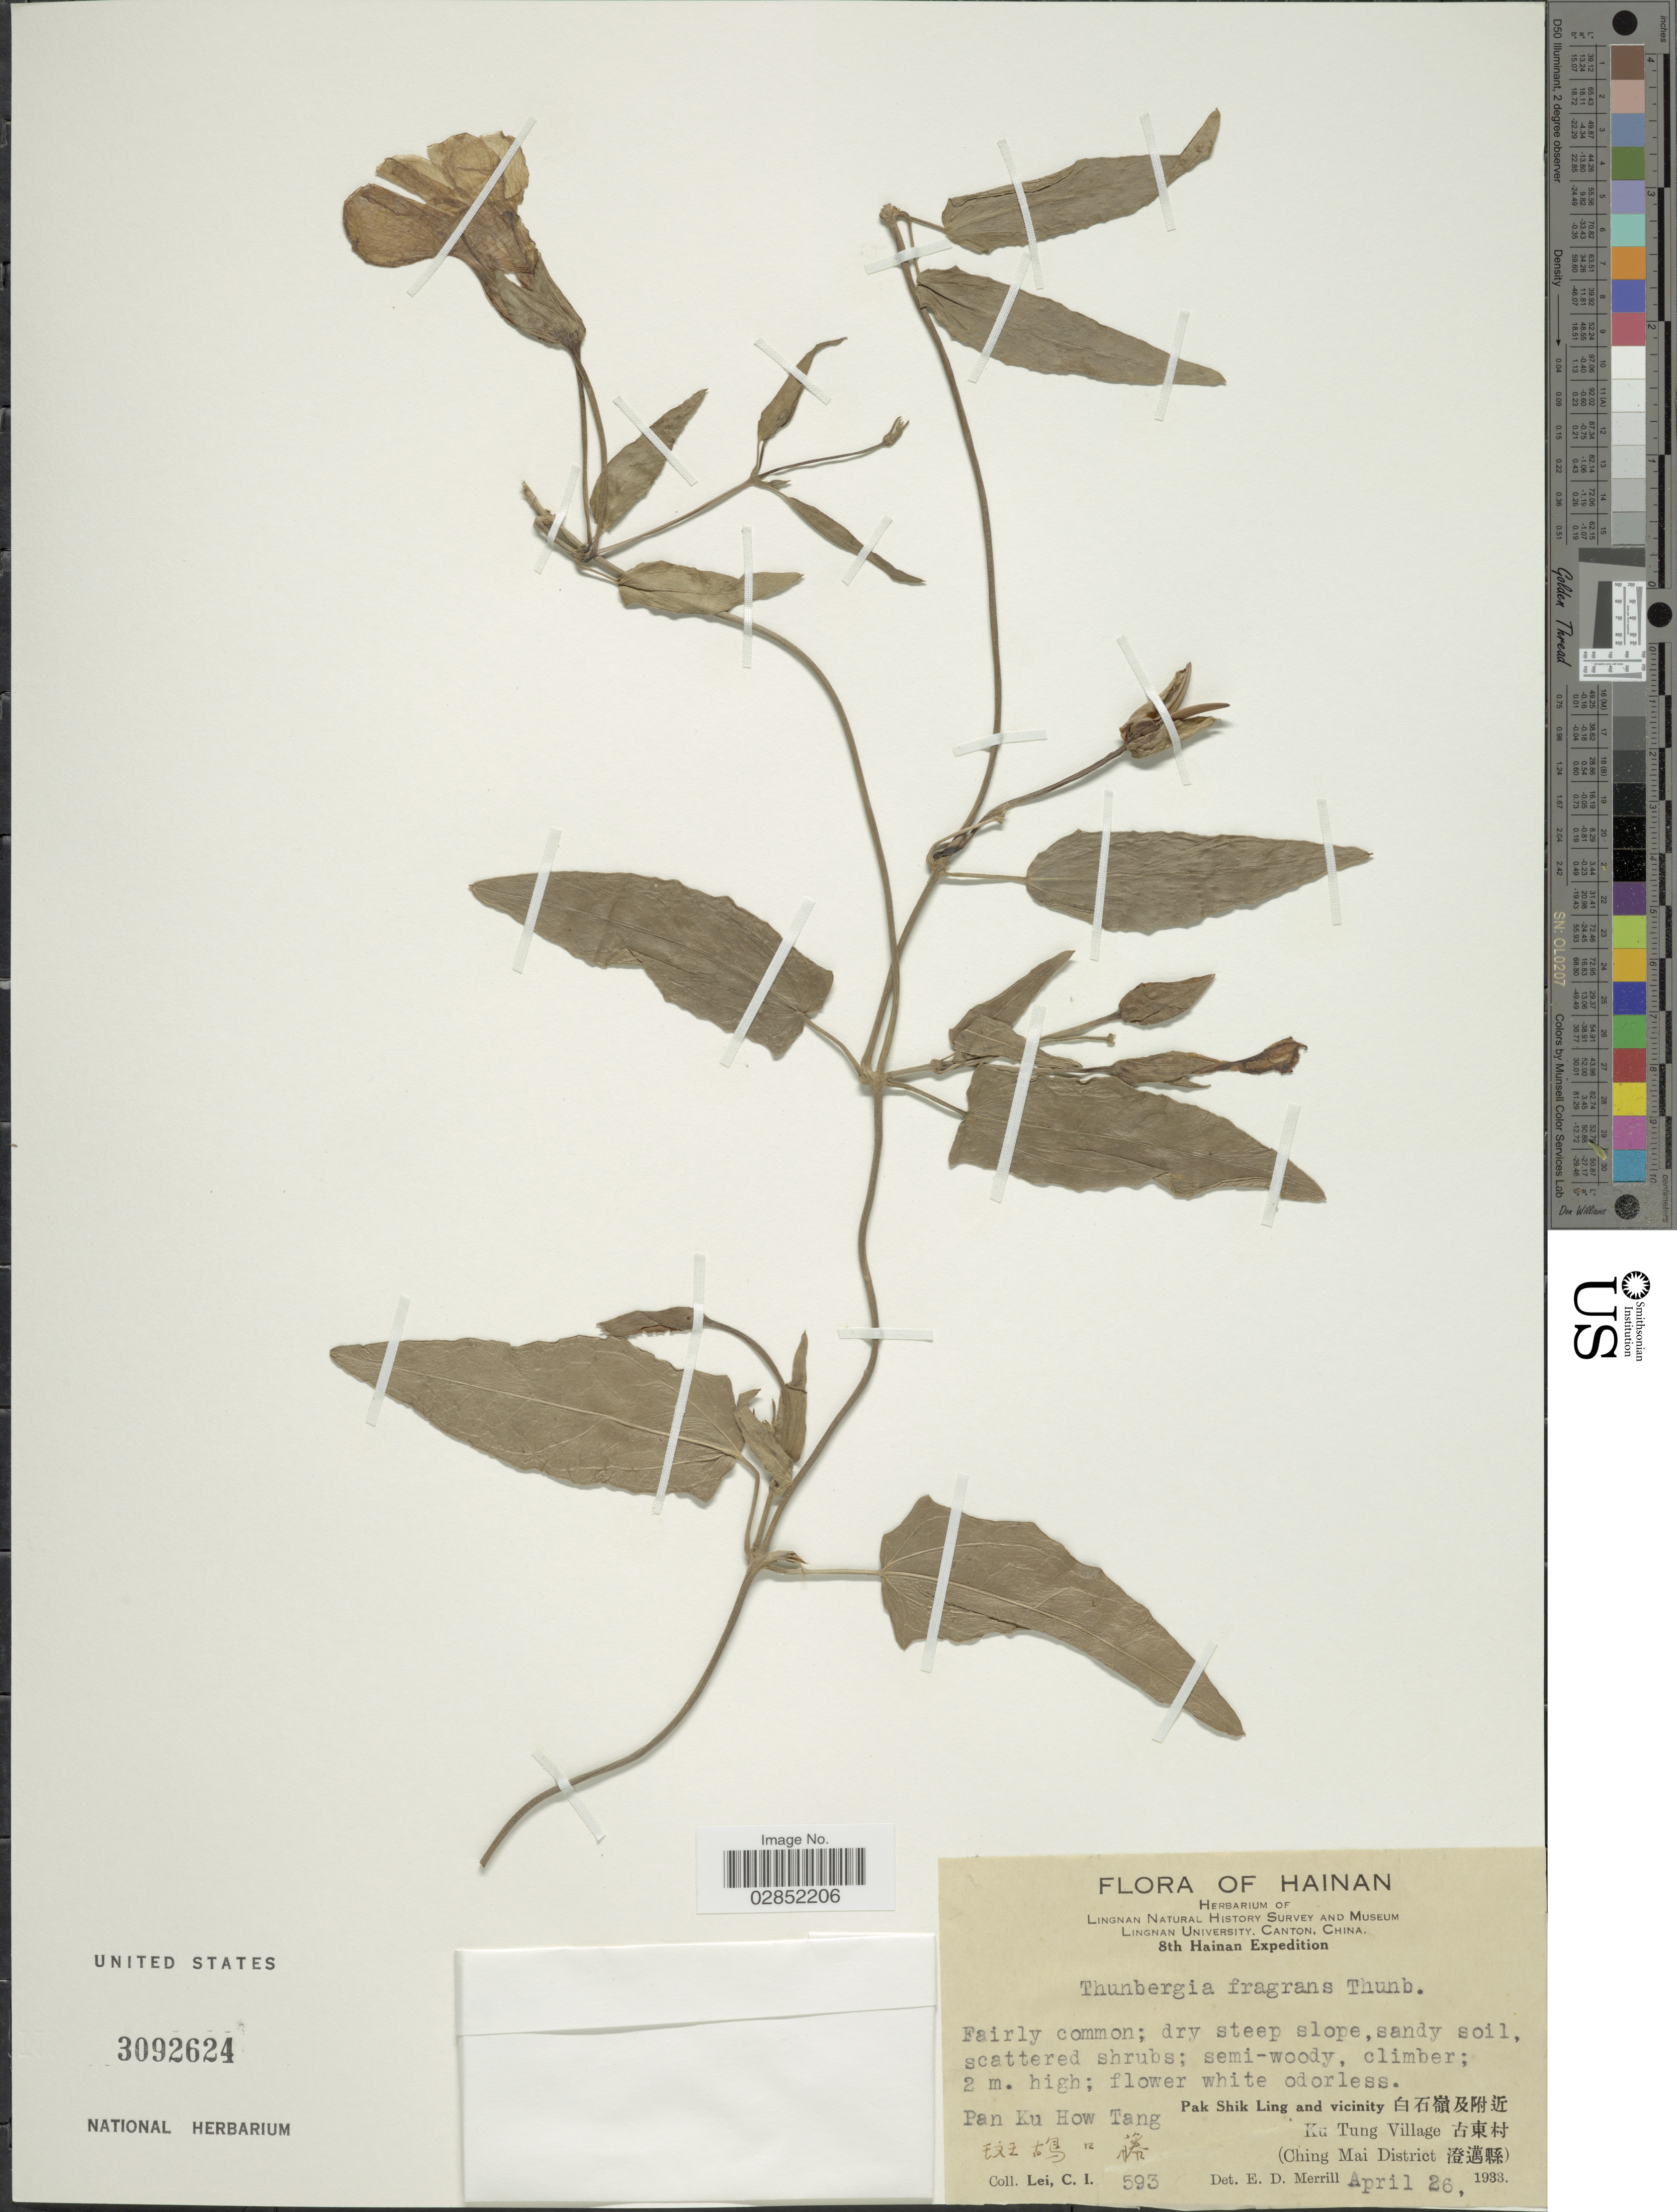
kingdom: Plantae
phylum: Tracheophyta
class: Magnoliopsida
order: Lamiales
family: Acanthaceae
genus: Thunbergia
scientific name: Thunbergia fragrans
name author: Roxb.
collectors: C. I. Lei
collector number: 593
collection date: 1933-04-26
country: China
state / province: Hainan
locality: Pan Ku How Tang. Pak Shik Ling and vicinity X. Ku Tung Village X. (Ching Mai District X).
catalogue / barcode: US 3092624